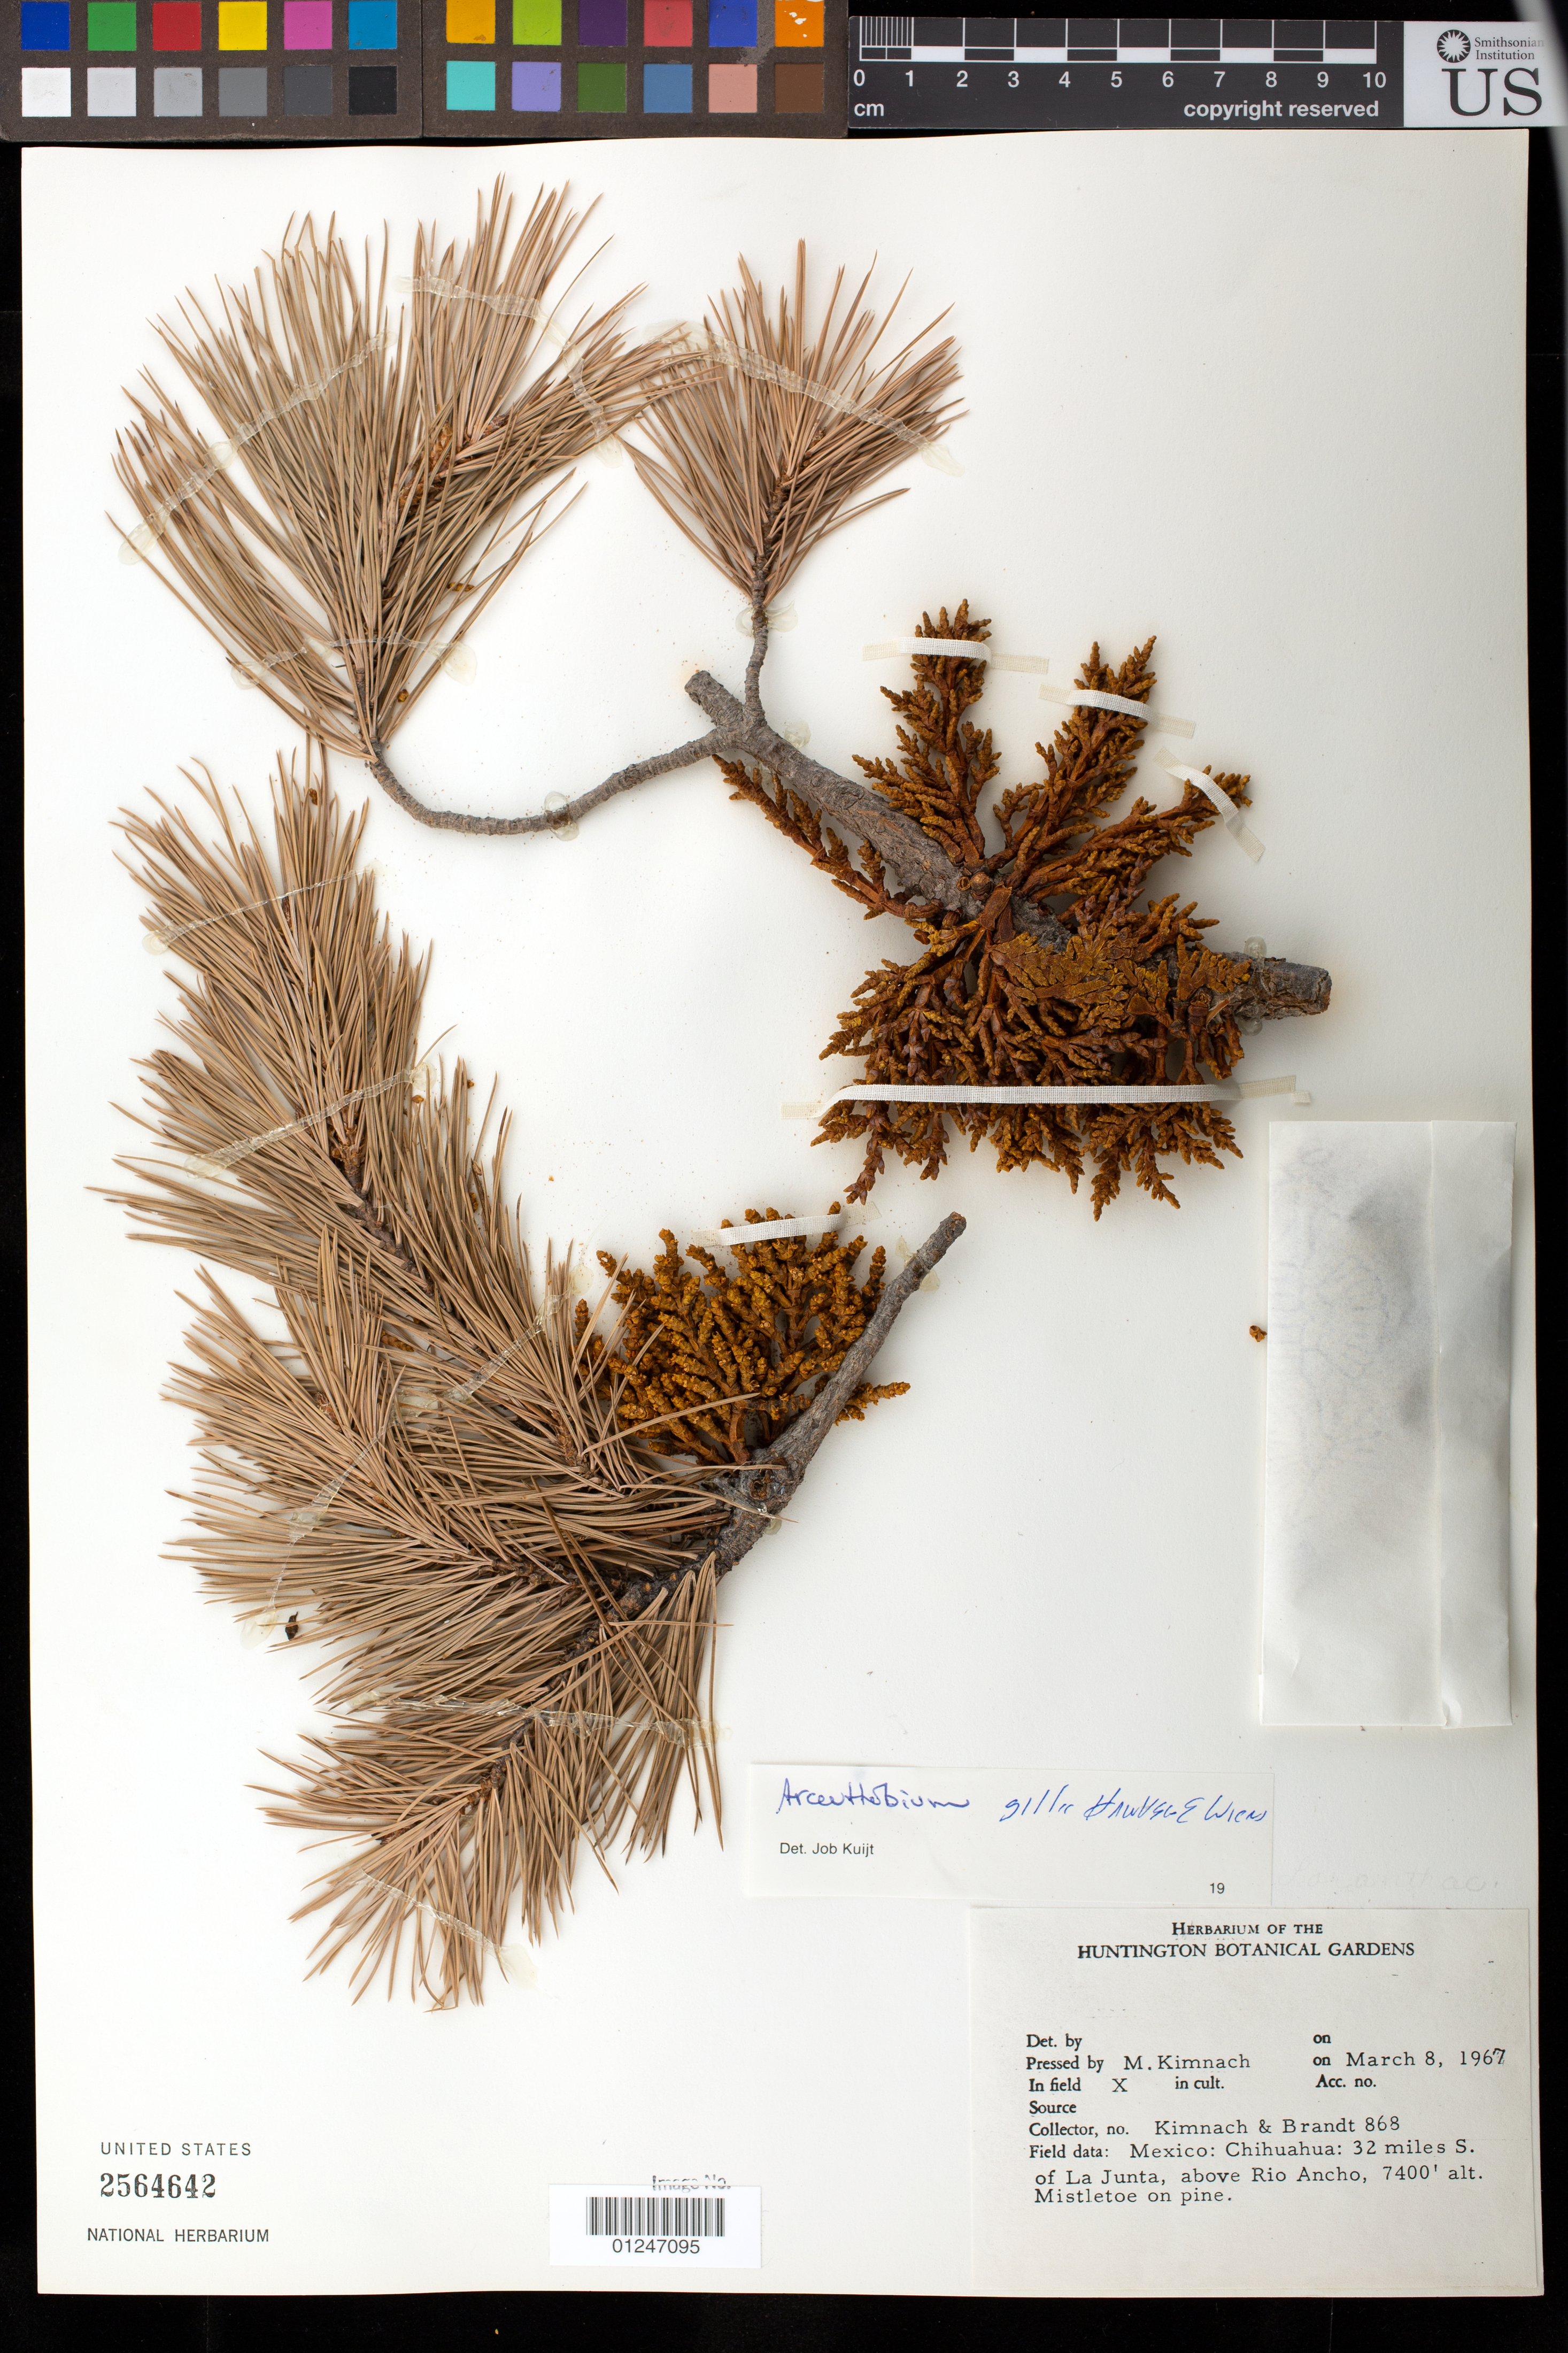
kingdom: Plantae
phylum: Tracheophyta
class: Magnoliopsida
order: Santalales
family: Viscaceae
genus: Arceuthobium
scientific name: Arceuthobium gillii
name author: Hawksw. & Wiens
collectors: M. W. Kimnach & -. Brandt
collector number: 868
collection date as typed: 08 Mar 1967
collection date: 1967-03-08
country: Mexico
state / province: Chihuahua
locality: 32 miles S. of La Junta, above Río Ancho.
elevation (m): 2256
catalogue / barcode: US 2564642